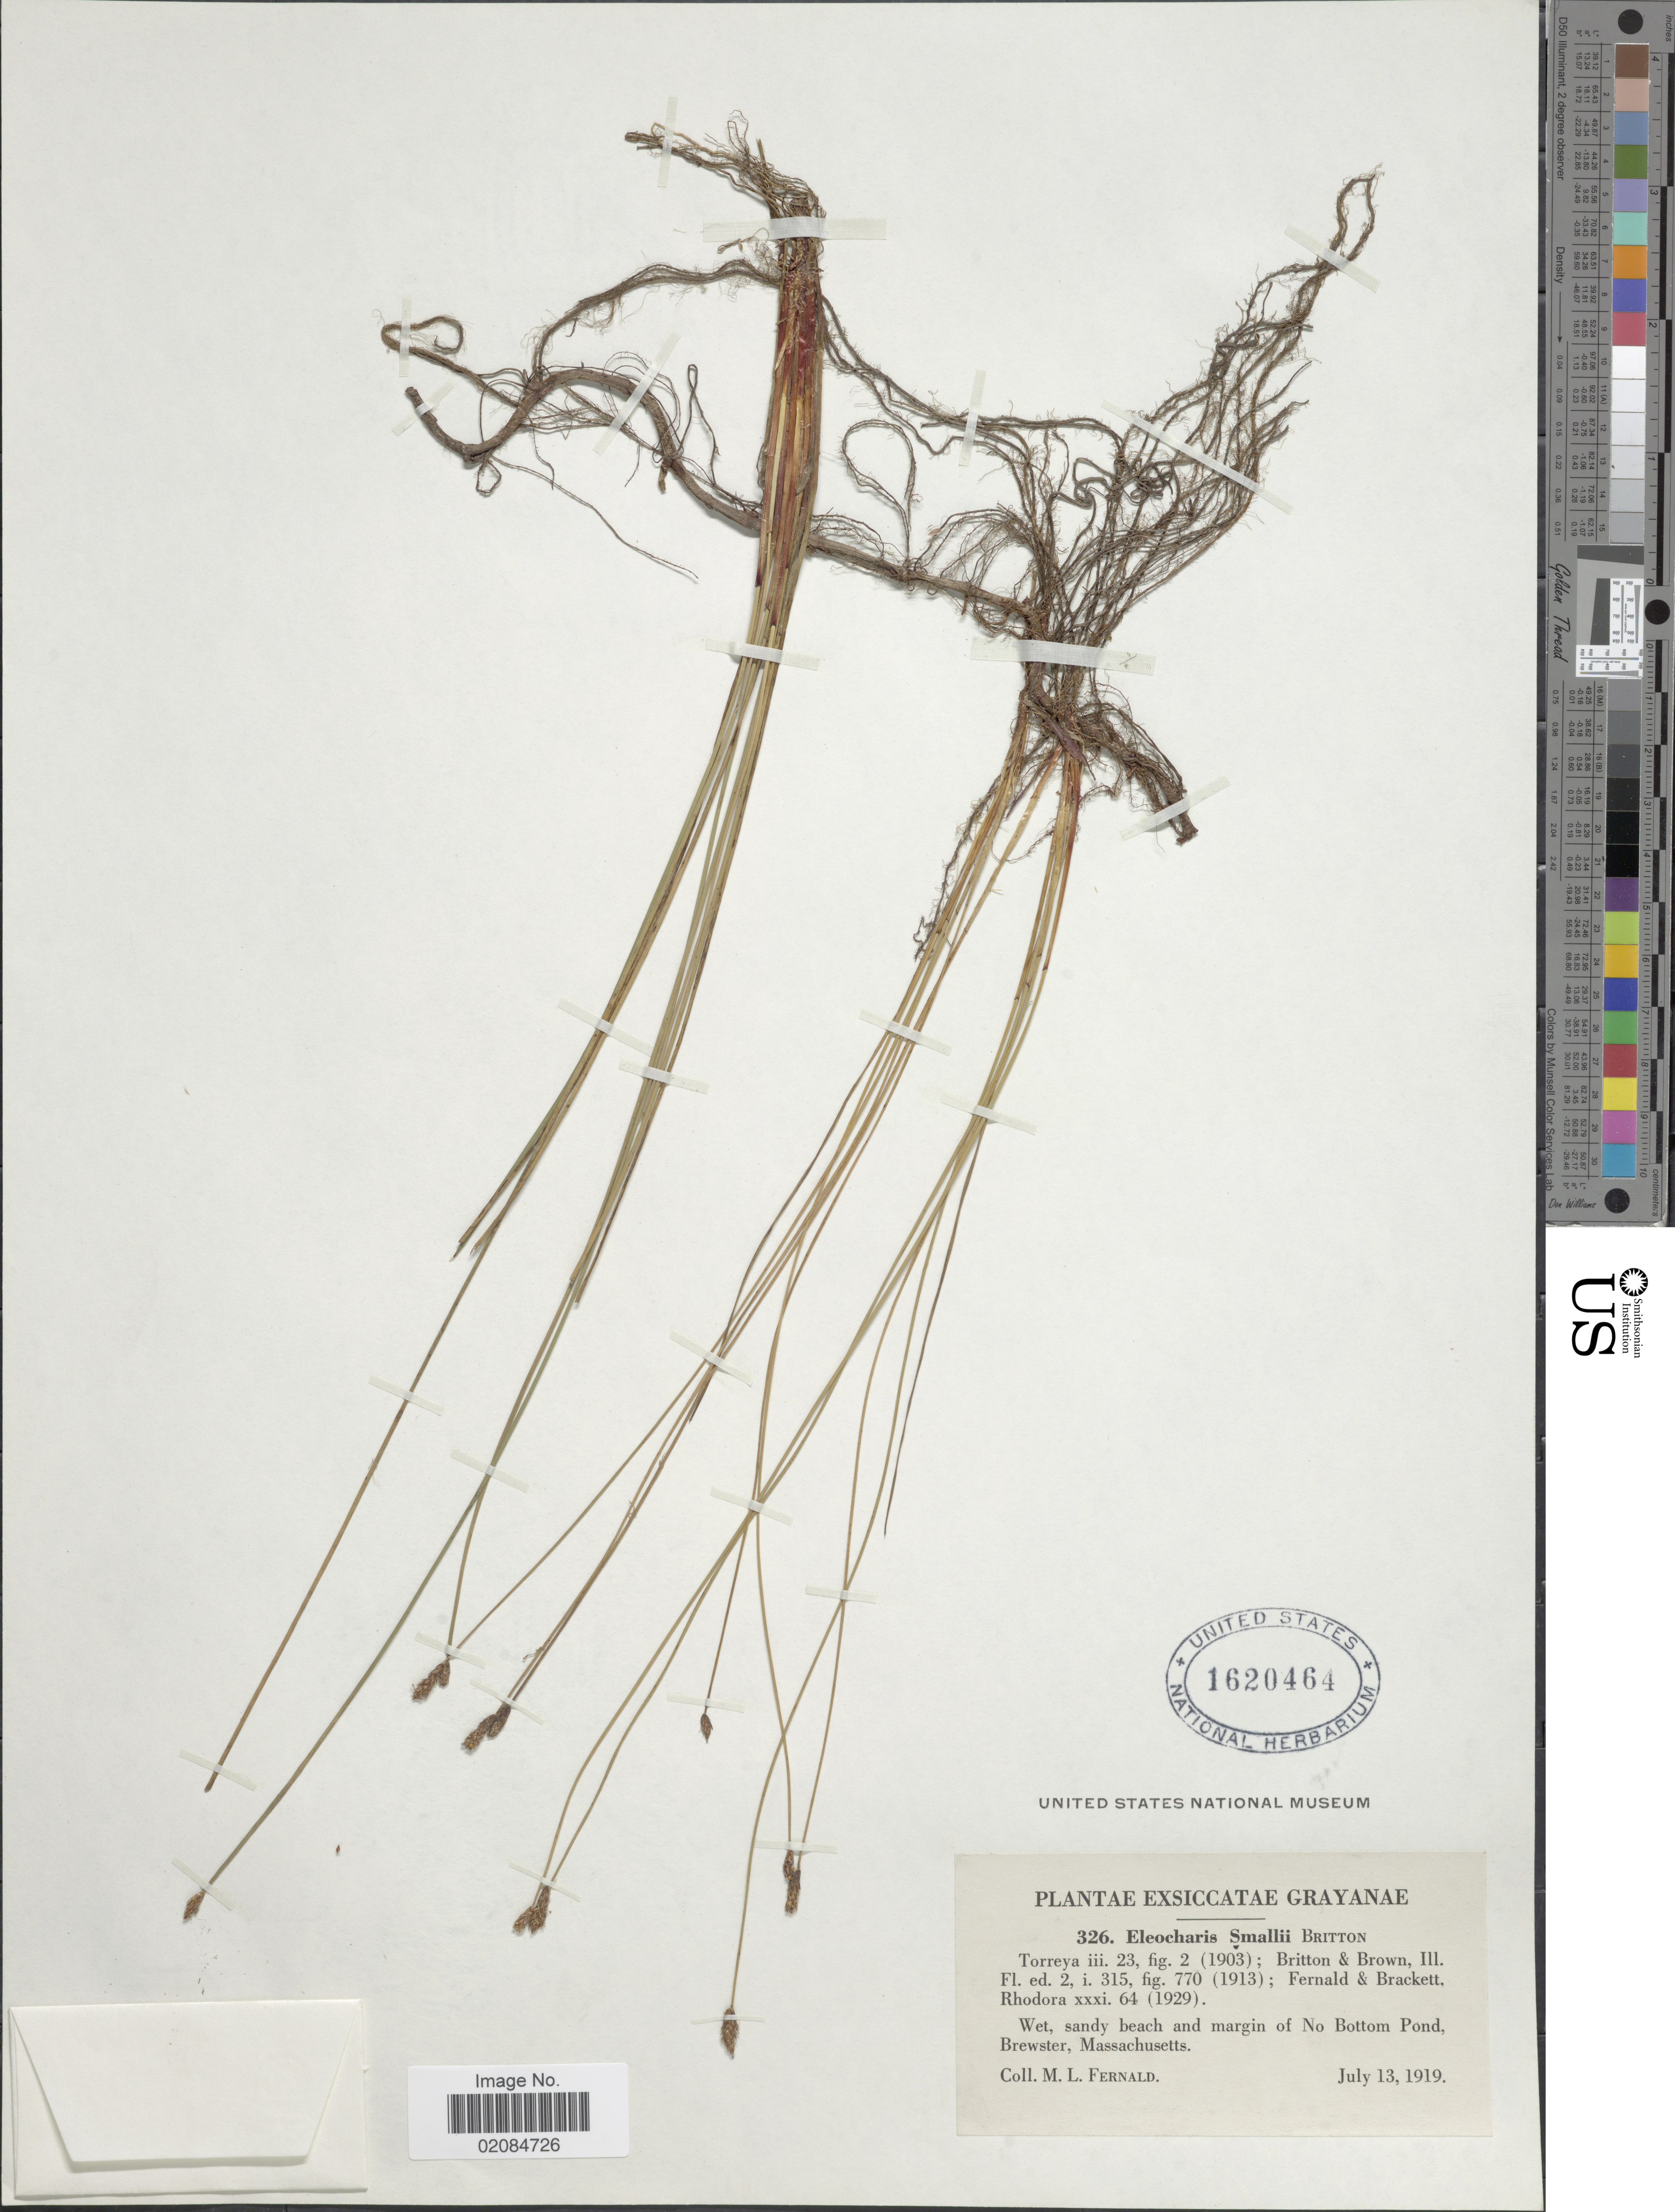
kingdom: Plantae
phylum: Tracheophyta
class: Liliopsida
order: Poales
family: Cyperaceae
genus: Eleocharis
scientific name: Eleocharis palustris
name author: (L.) Roem. & Schult.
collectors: M. L. Fernald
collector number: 326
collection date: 1919-07-13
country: United States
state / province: Massachusetts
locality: Grayanae. Wet, sandy beach and margin of No Bottom Pond, Brewster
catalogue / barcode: US 1620464